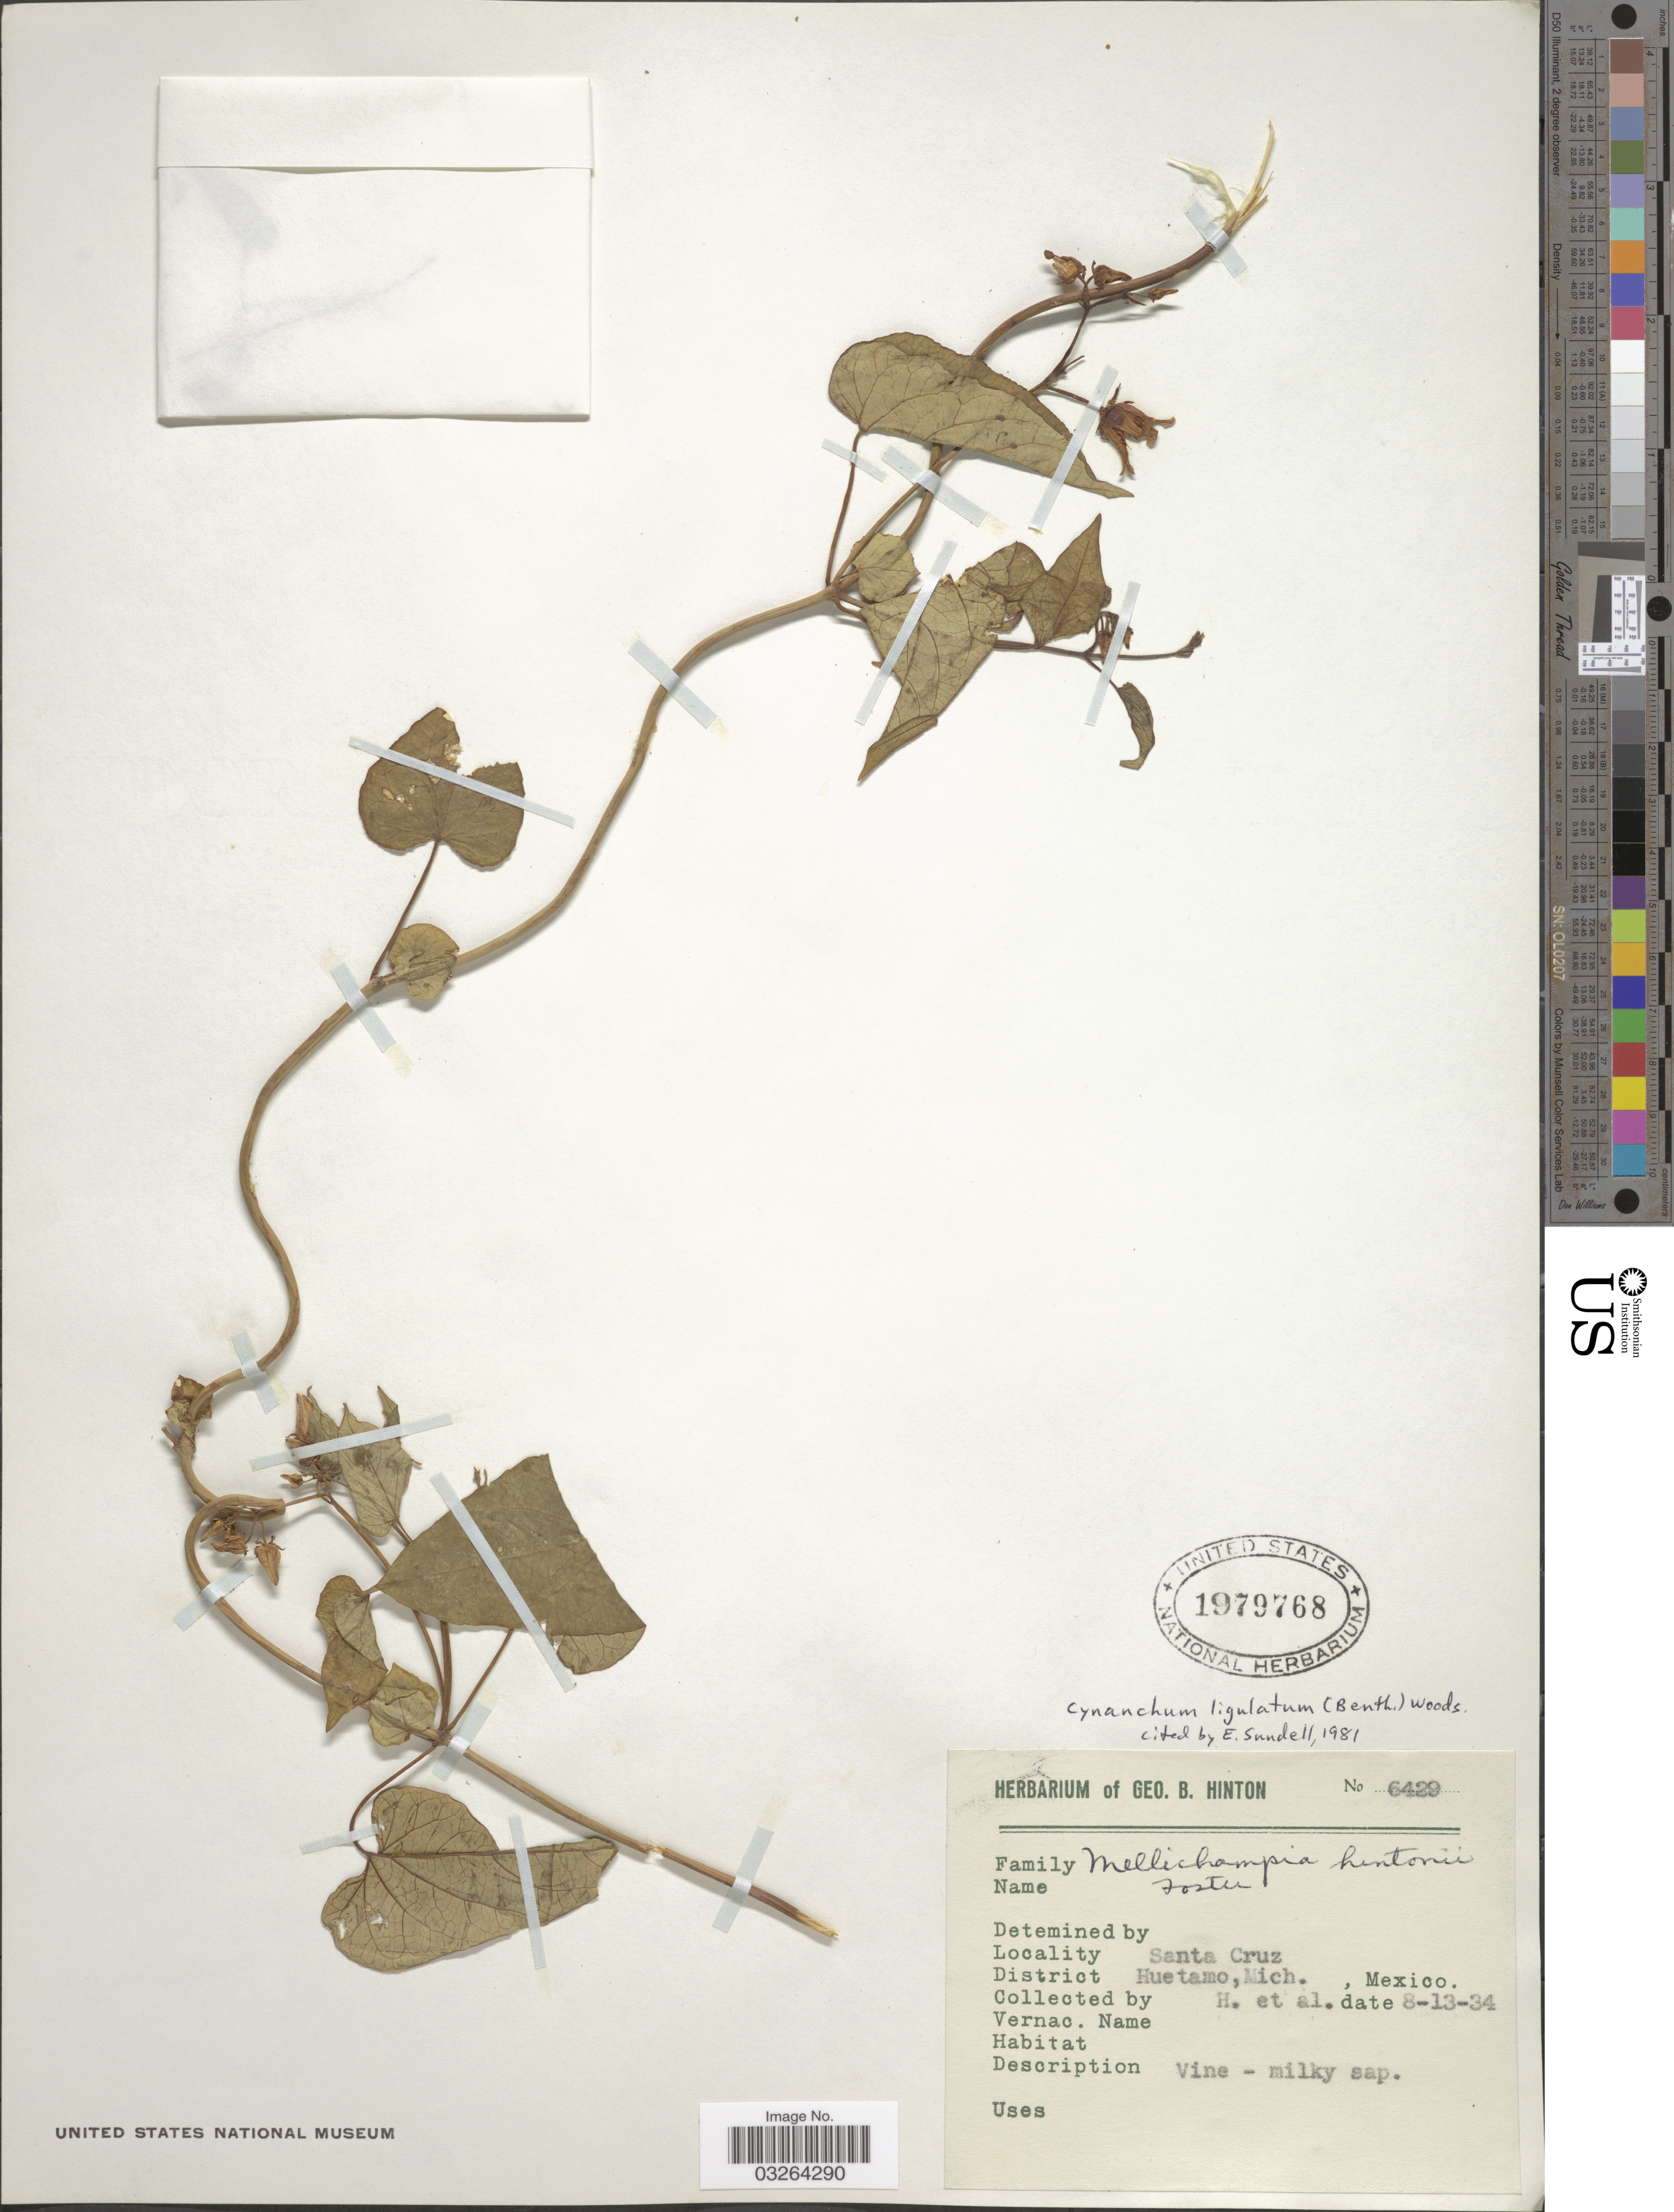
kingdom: Plantae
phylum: Tracheophyta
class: Magnoliopsida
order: Gentianales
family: Apocynaceae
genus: Cynanchum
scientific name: Cynanchum ligulatum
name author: (Benth.) Woodson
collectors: G. B. Hinton & et al.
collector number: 6429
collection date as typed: Transcribed d/m/y: 13/8/34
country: Mexico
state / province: Michoacán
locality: Santa Cruz, District Huetamo.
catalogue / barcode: US 1979768